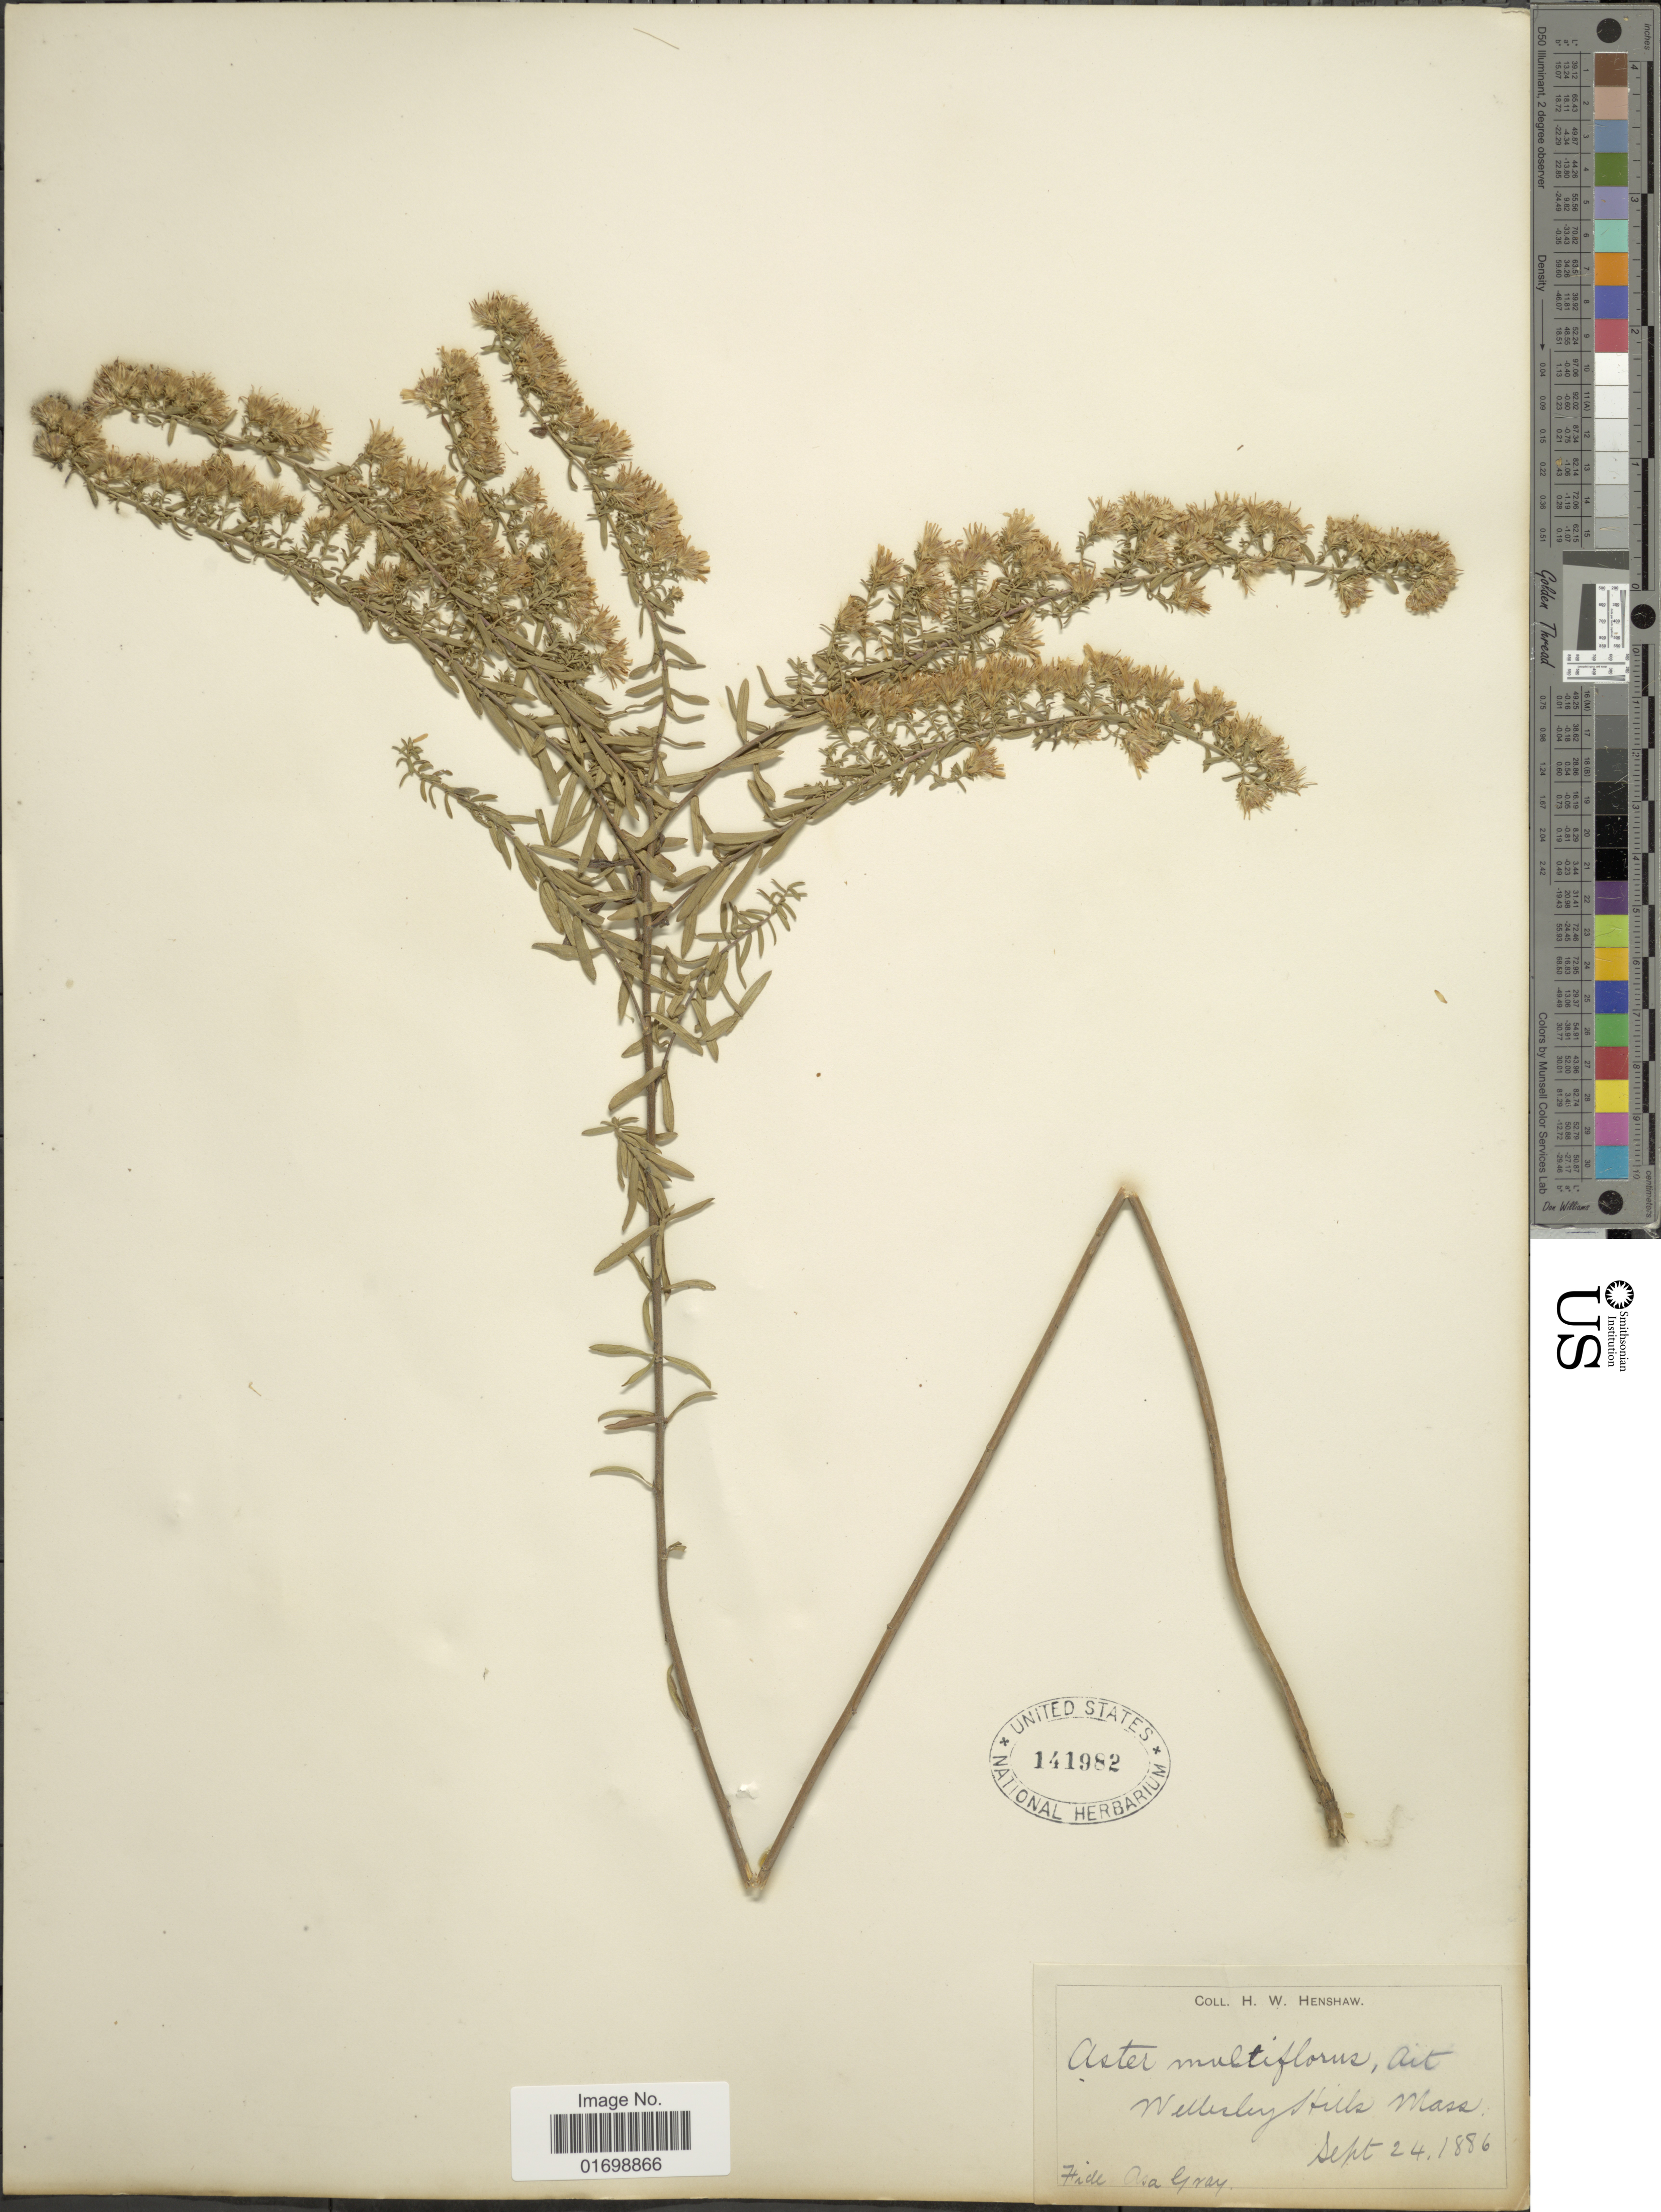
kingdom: Plantae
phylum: Tracheophyta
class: Magnoliopsida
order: Asterales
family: Asteraceae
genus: Symphyotrichum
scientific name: Symphyotrichum ericoides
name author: (L.) G.L. Nesom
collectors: H. Henshaw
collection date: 1886-09-24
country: United States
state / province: Massachusetts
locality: Wellesley Hills.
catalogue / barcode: US 141982